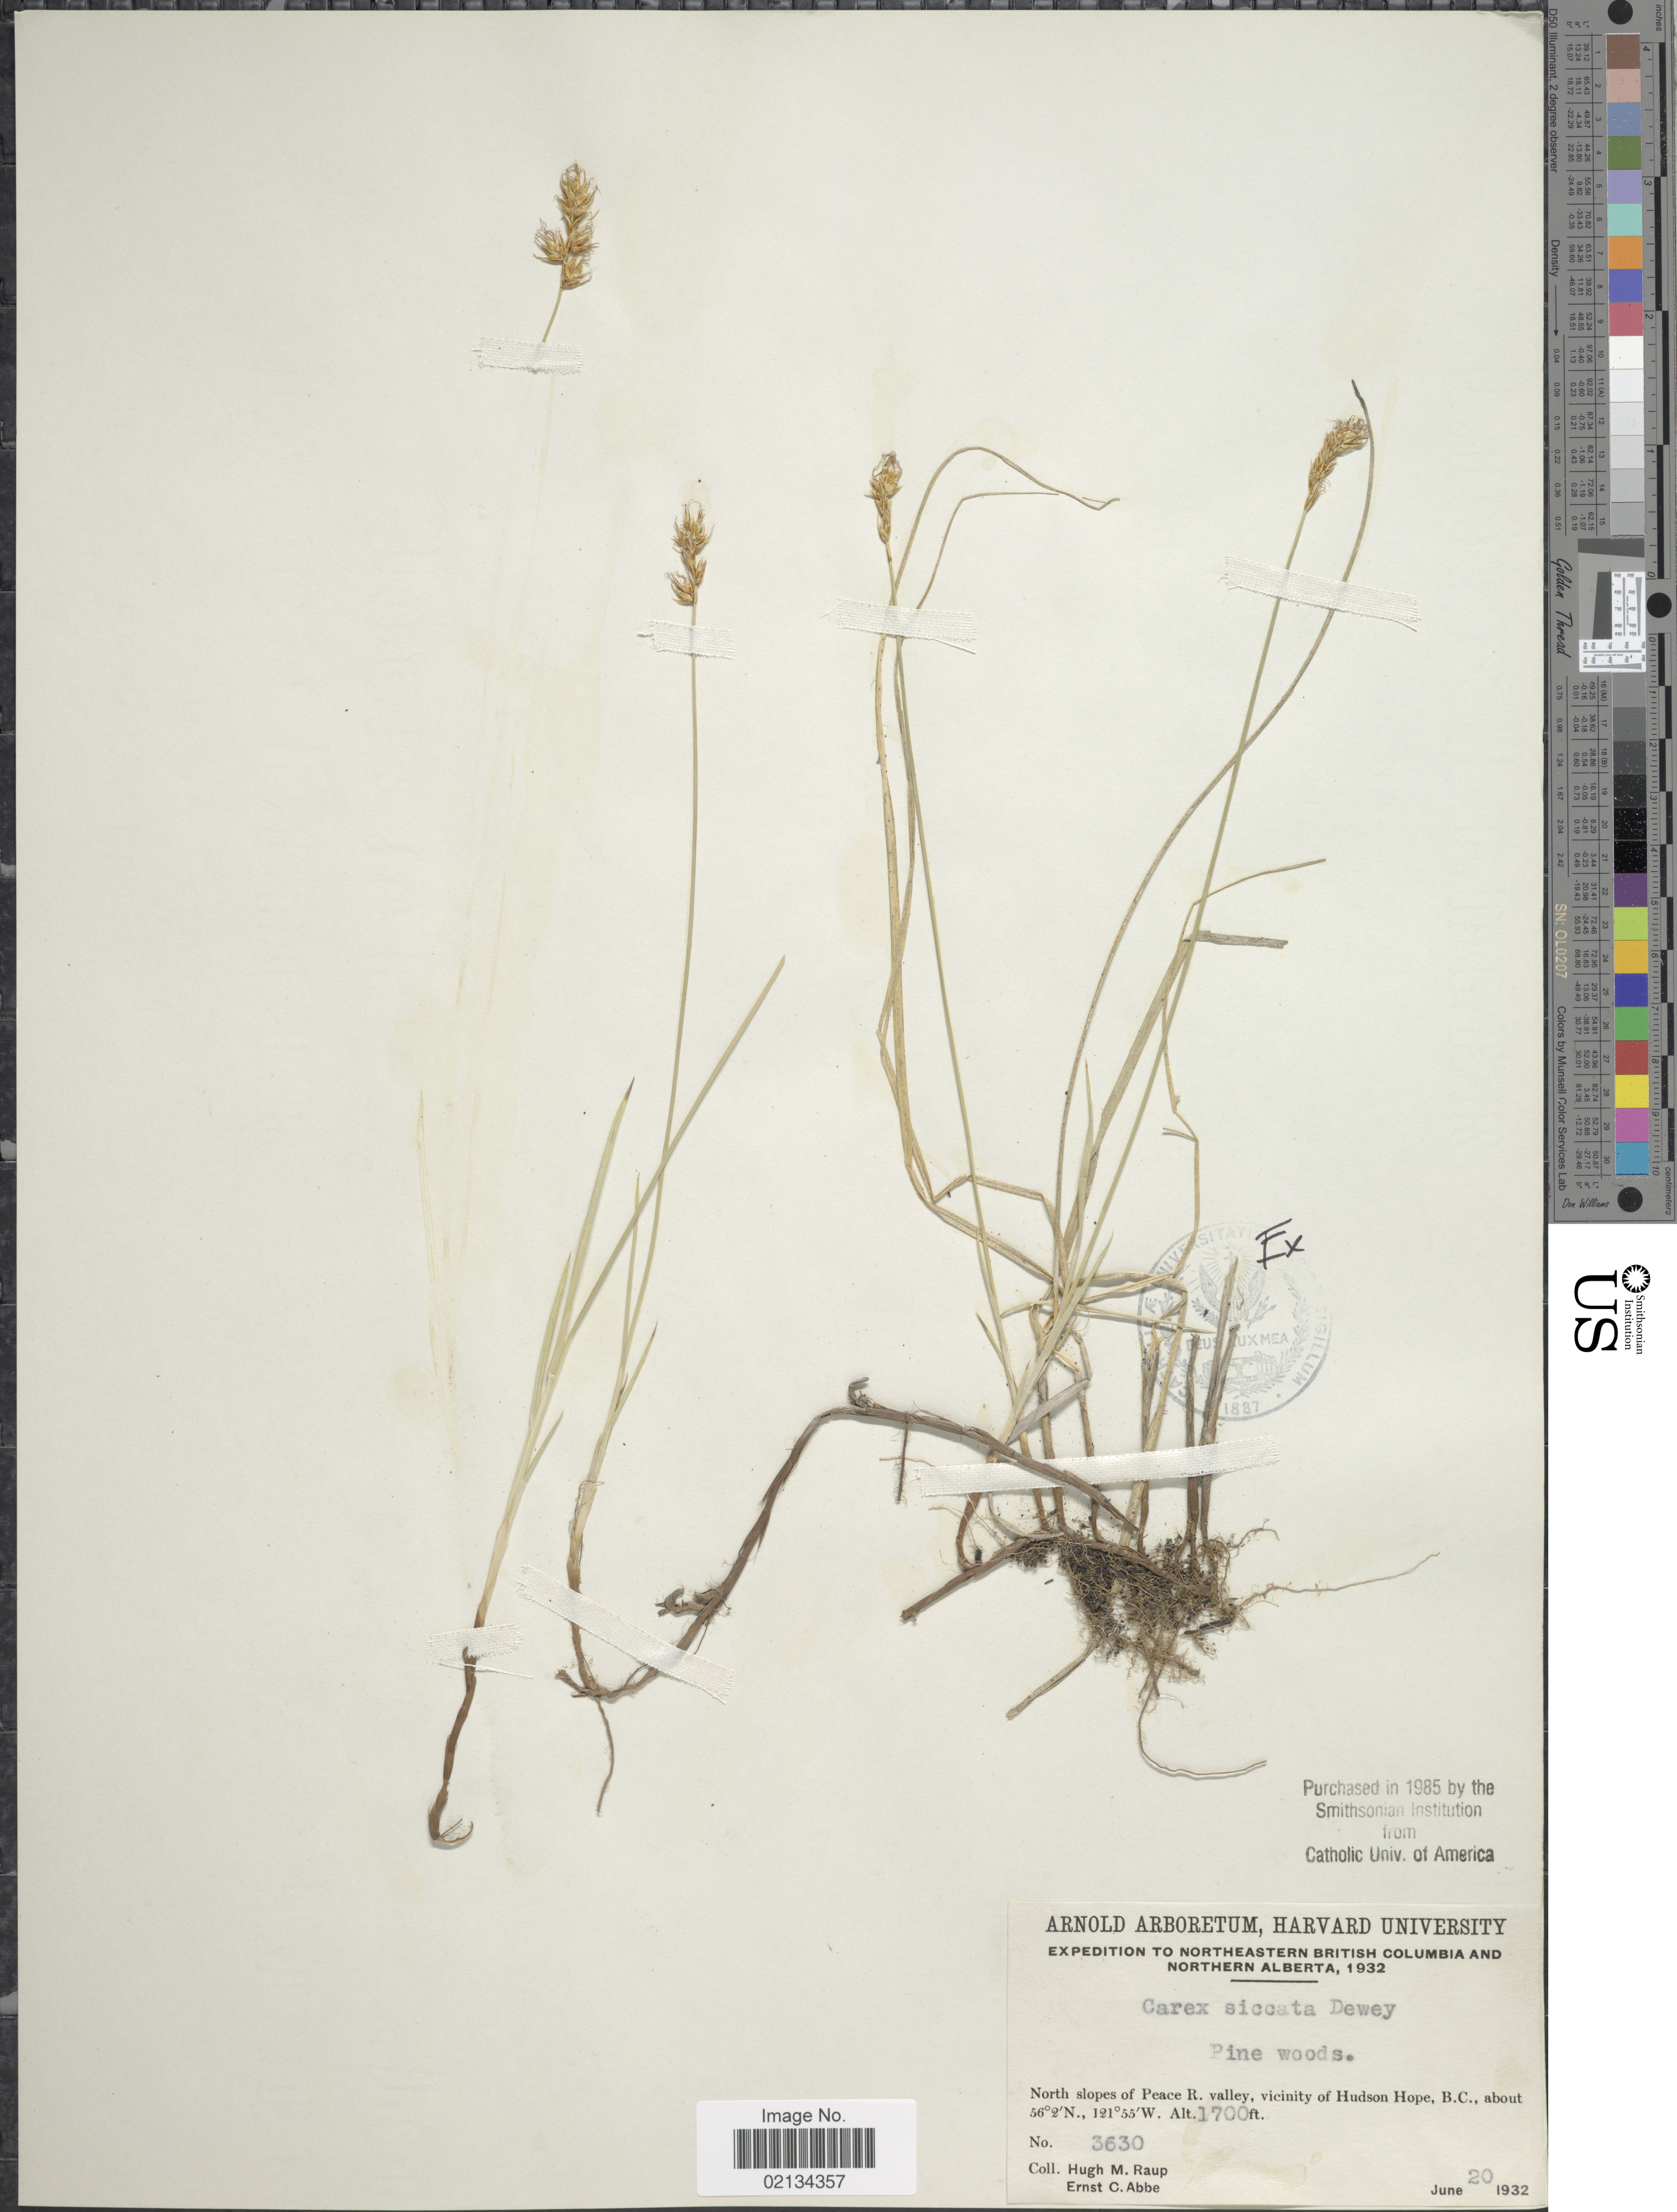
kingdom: Plantae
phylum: Tracheophyta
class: Liliopsida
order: Poales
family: Cyperaceae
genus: Carex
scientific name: Carex siccata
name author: Dewey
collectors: H. Raup & E. C. Abbe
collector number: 3630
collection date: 1932-06-20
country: Canada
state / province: British Columbia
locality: North slopes of Peace R. valley, vicinity of Hudson Hope.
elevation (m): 518